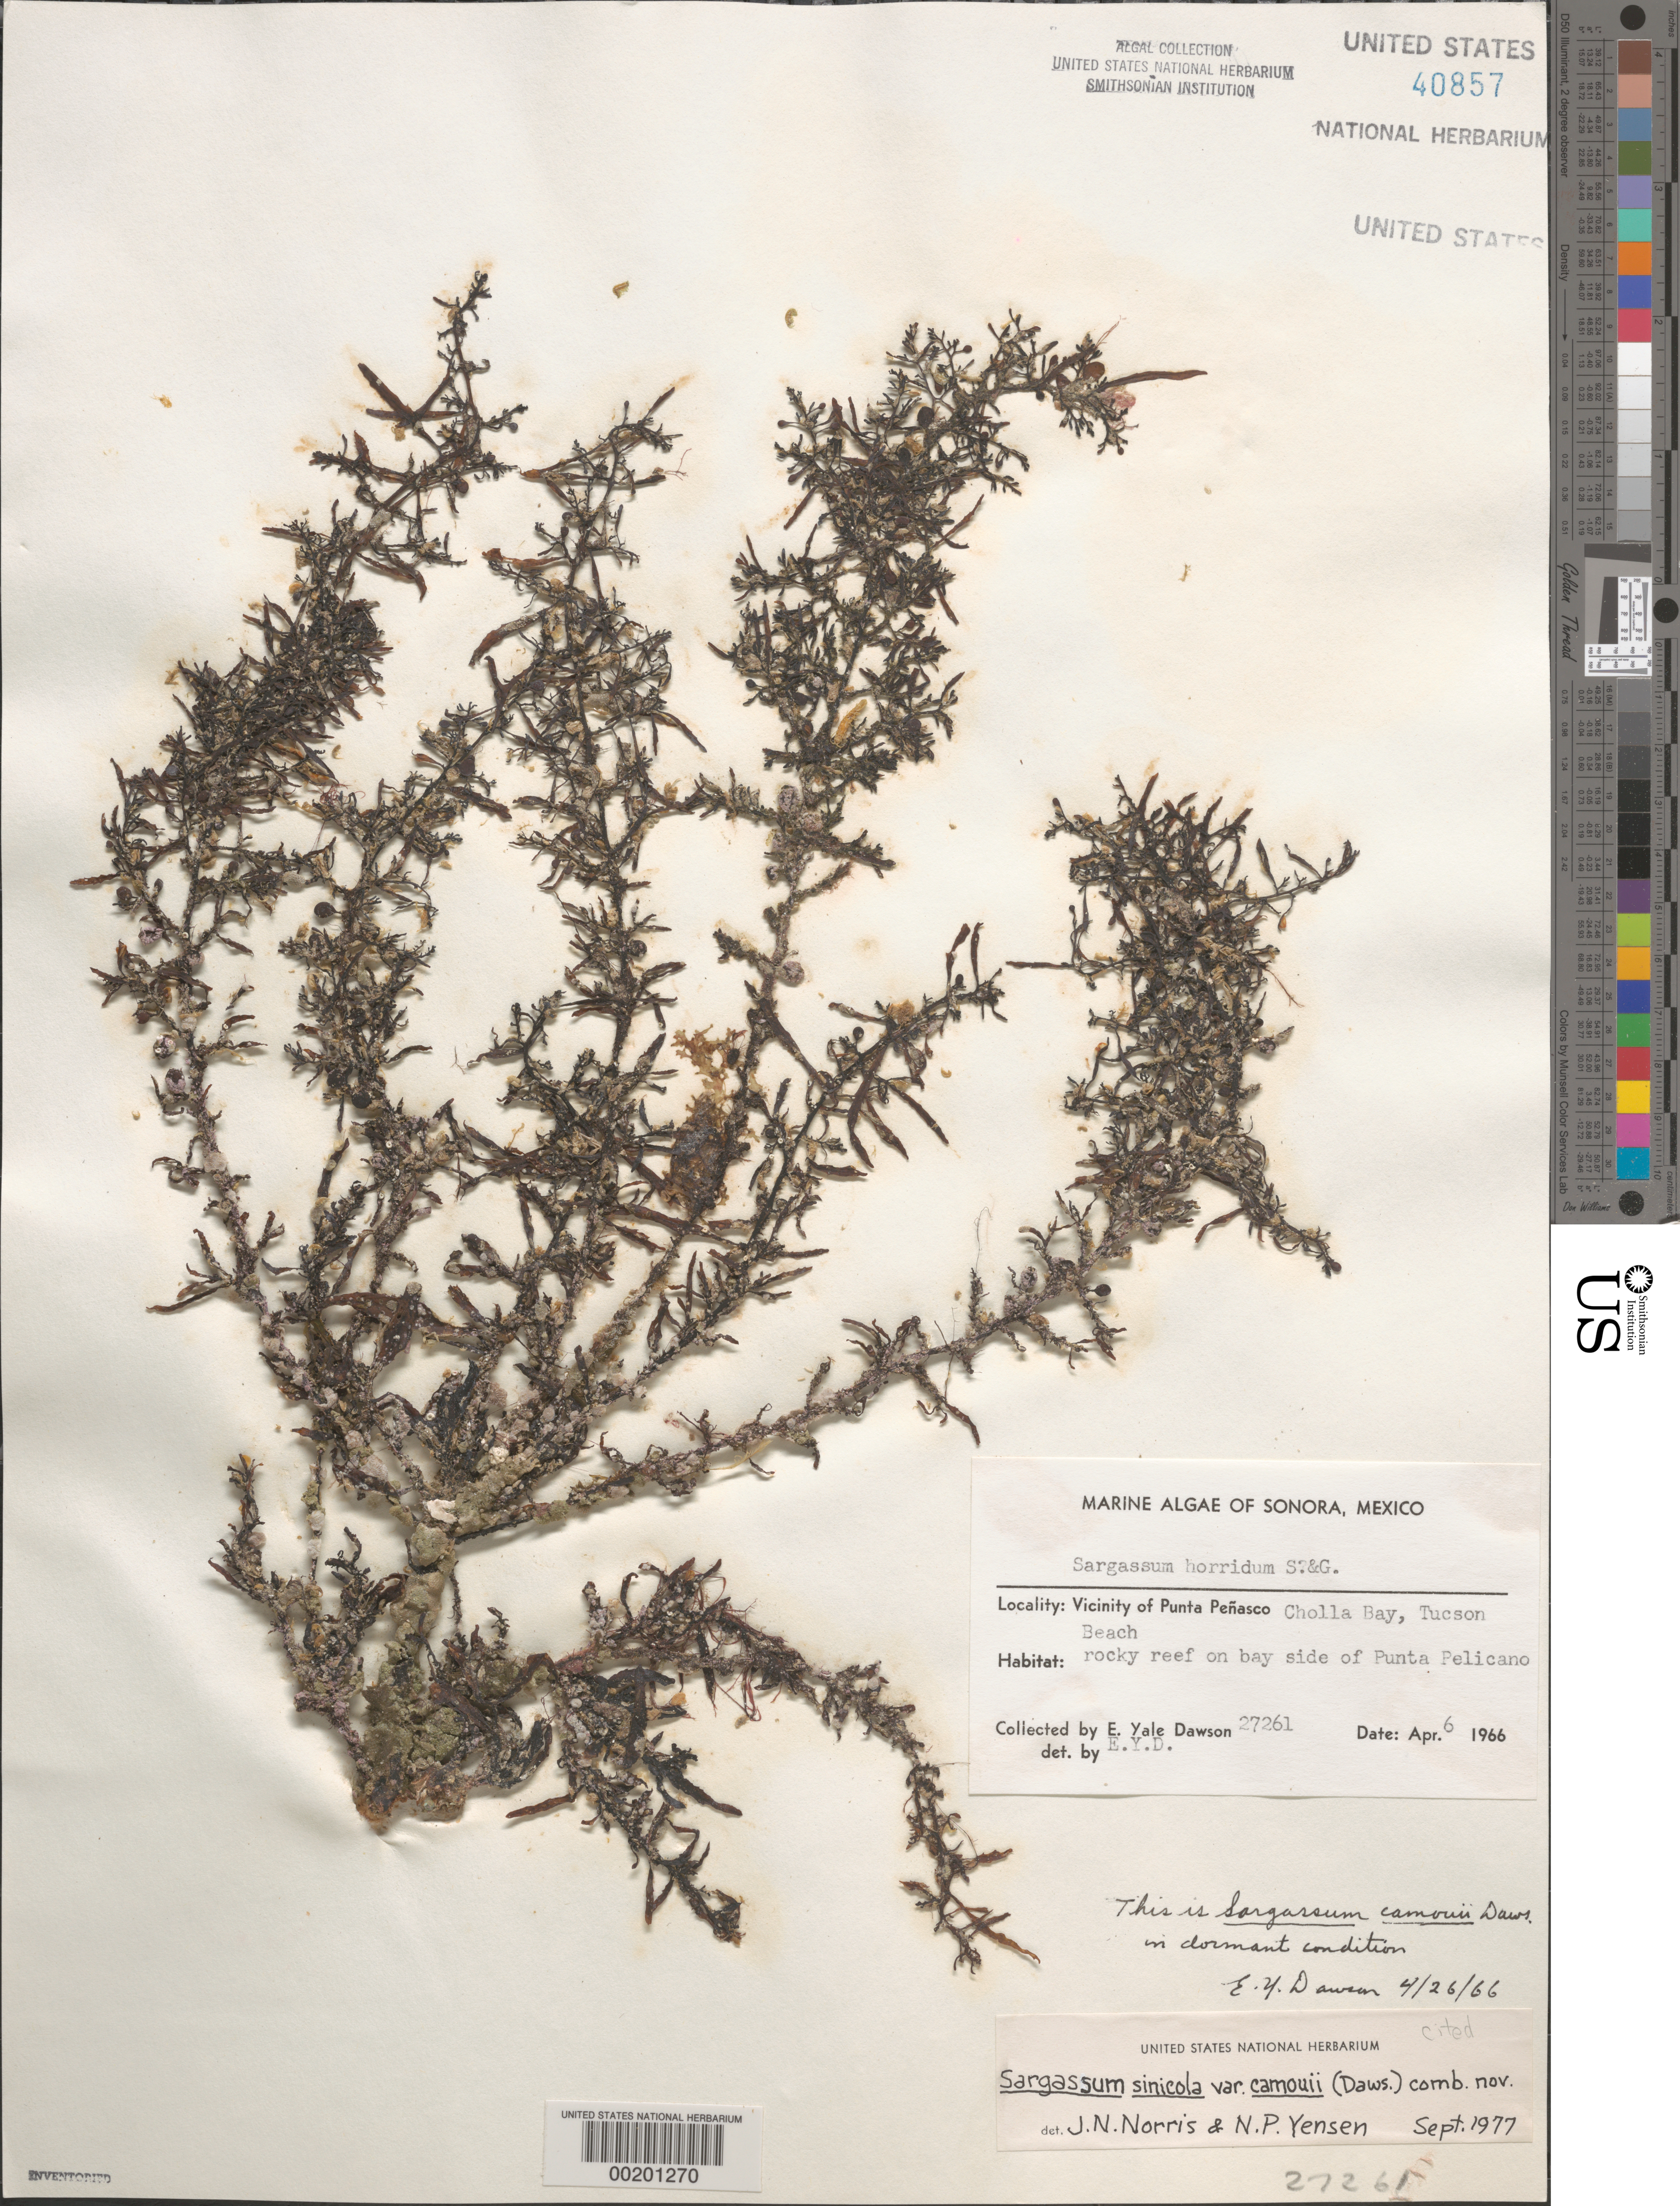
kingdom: Chromista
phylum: Ochrophyta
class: Phaeophyceae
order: Fucales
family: Sargassaceae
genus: Sargassum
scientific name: Sargassum sinicola var. camouii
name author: (E.Y. Dawson) J.N. Norris & Yensen in McCourt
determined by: Norris, J. N.; Yensen, N. P.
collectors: E. Y. Dawson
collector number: EYD 27261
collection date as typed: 06 Apr 1966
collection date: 1966-04-06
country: Mexico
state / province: Sonora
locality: Cholla Bay, Tucson, Punta Pelicano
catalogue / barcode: US 40857